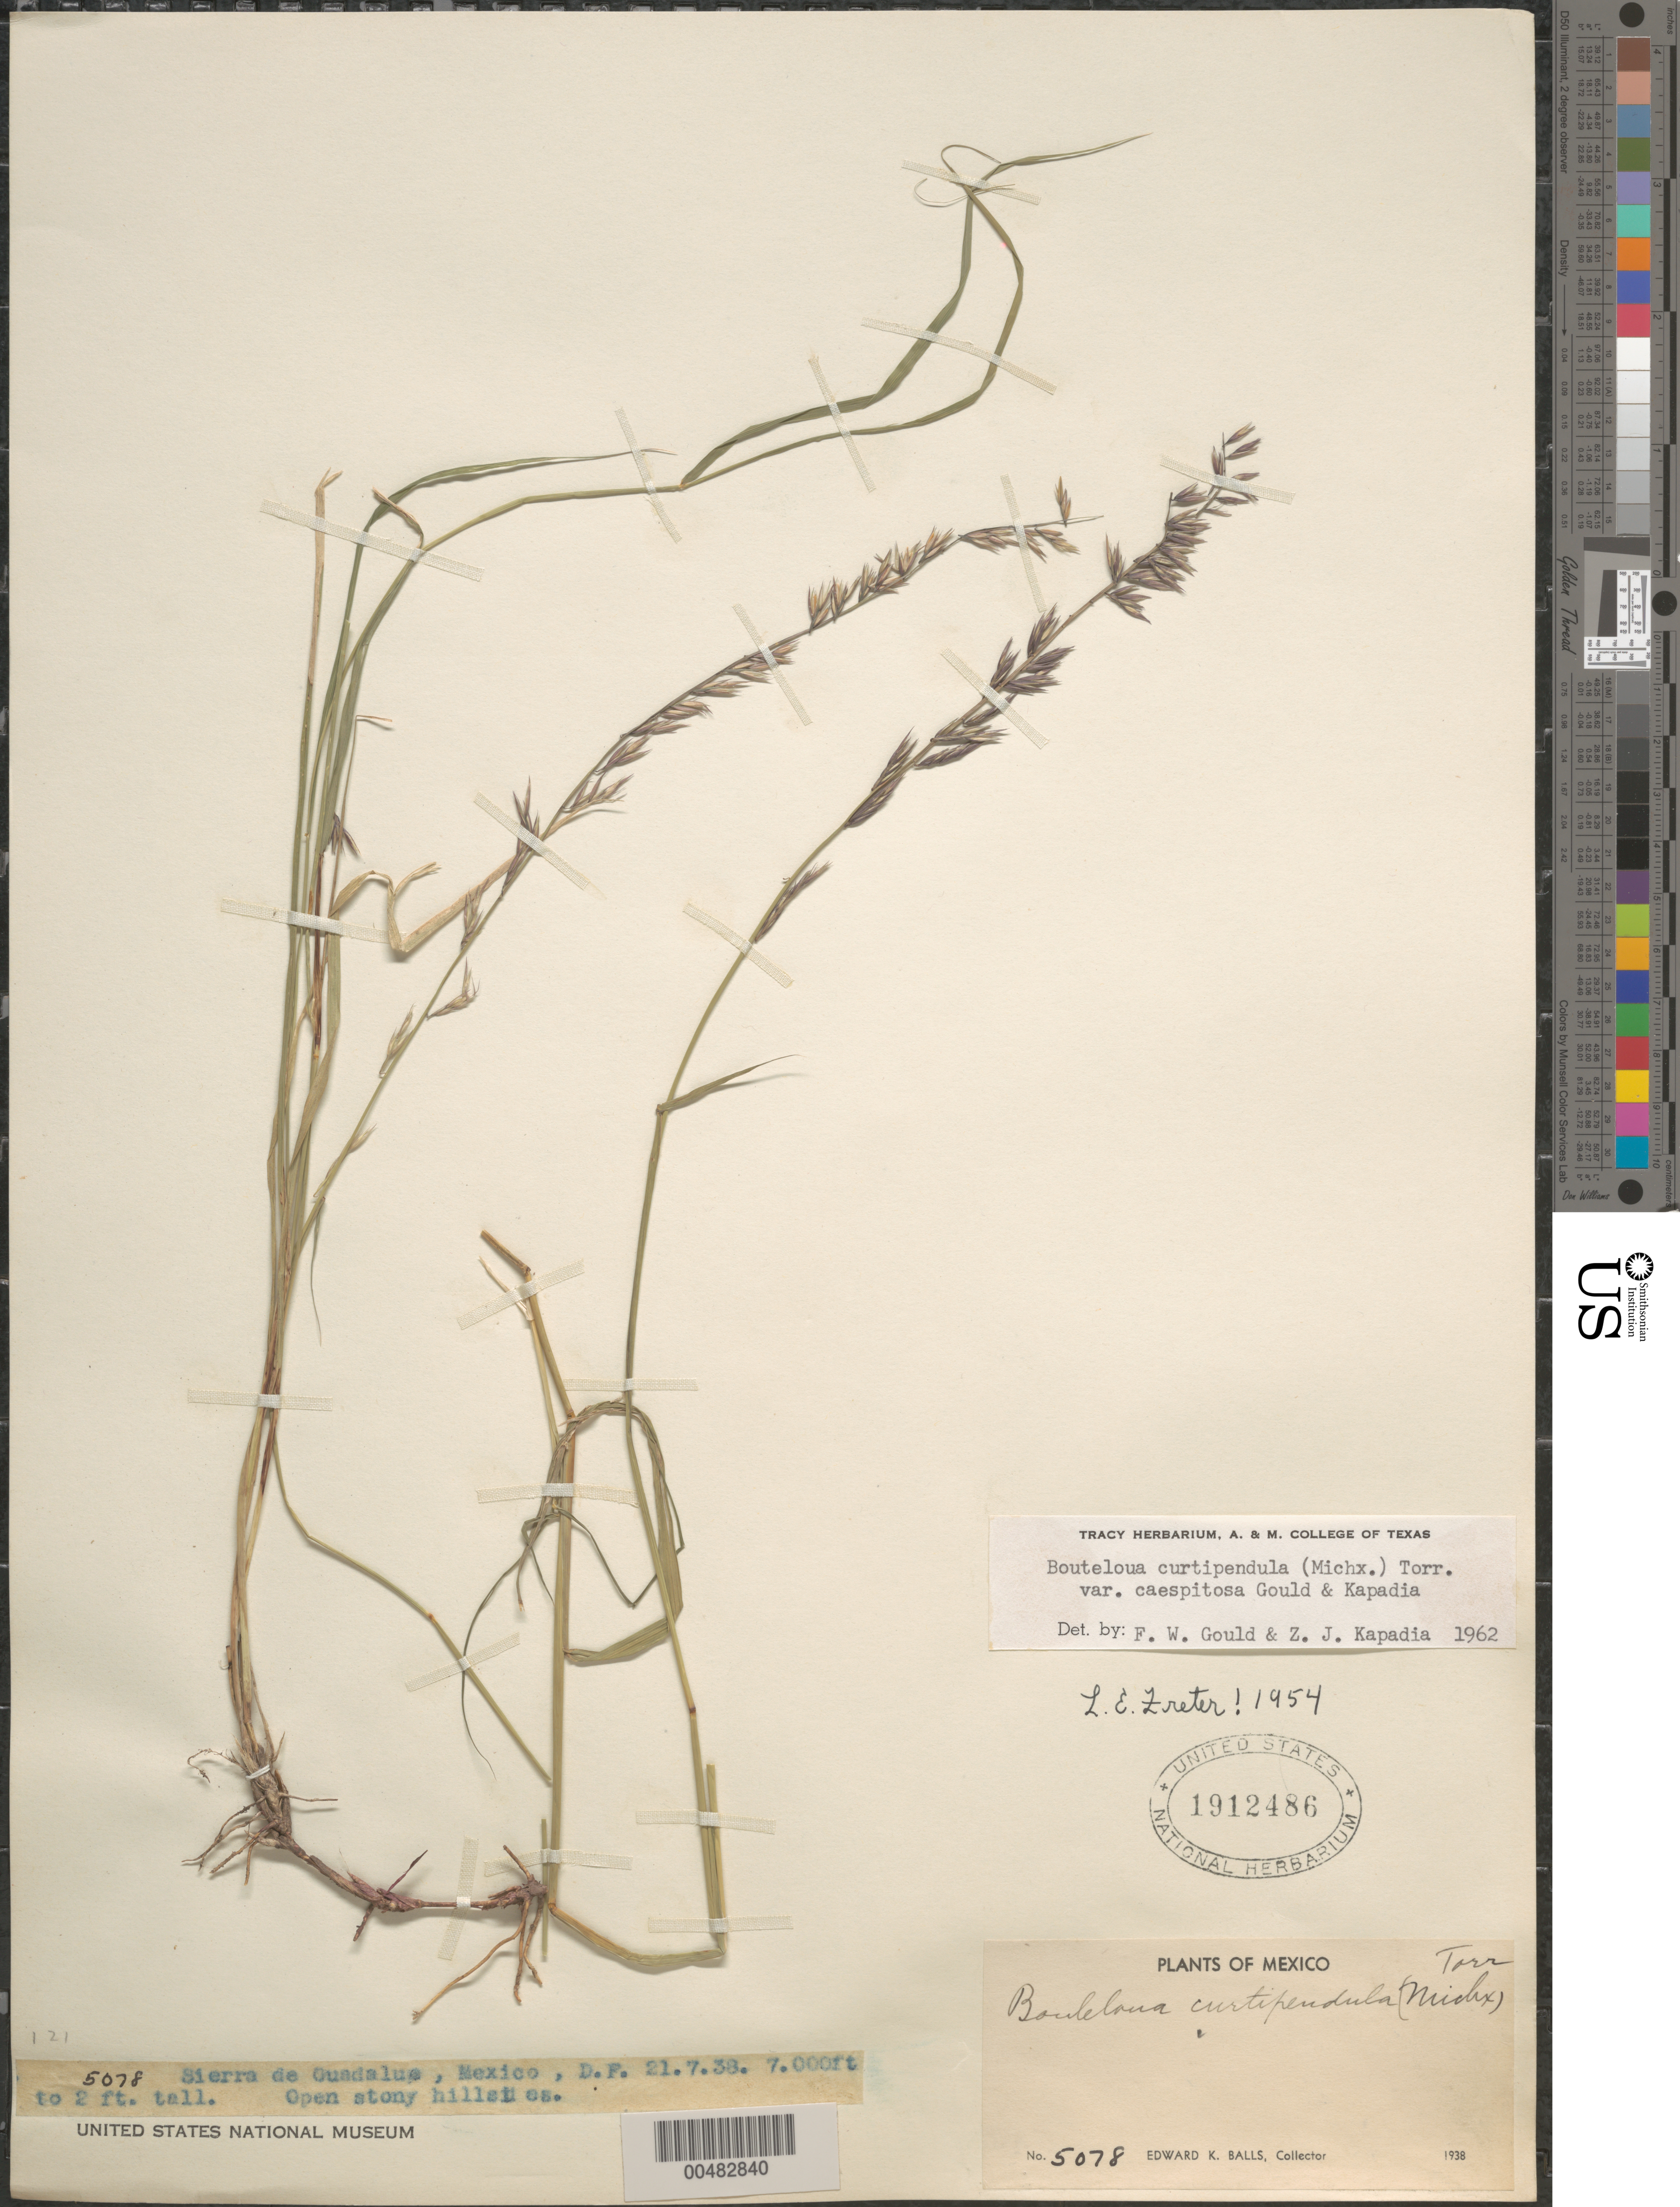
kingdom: Plantae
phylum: Tracheophyta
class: Liliopsida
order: Poales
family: Poaceae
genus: Bouteloua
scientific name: Bouteloua curtipendula var. caespitosa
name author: Gould & Kapadia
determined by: Gould, F. W.; Kapadia, Zarir J.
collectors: E. K. Balls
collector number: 5078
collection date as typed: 21 Jul 1938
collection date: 1938-07-21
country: Mexico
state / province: Distrito Federal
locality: Sierra de Guadalupe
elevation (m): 2134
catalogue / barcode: US 1912486